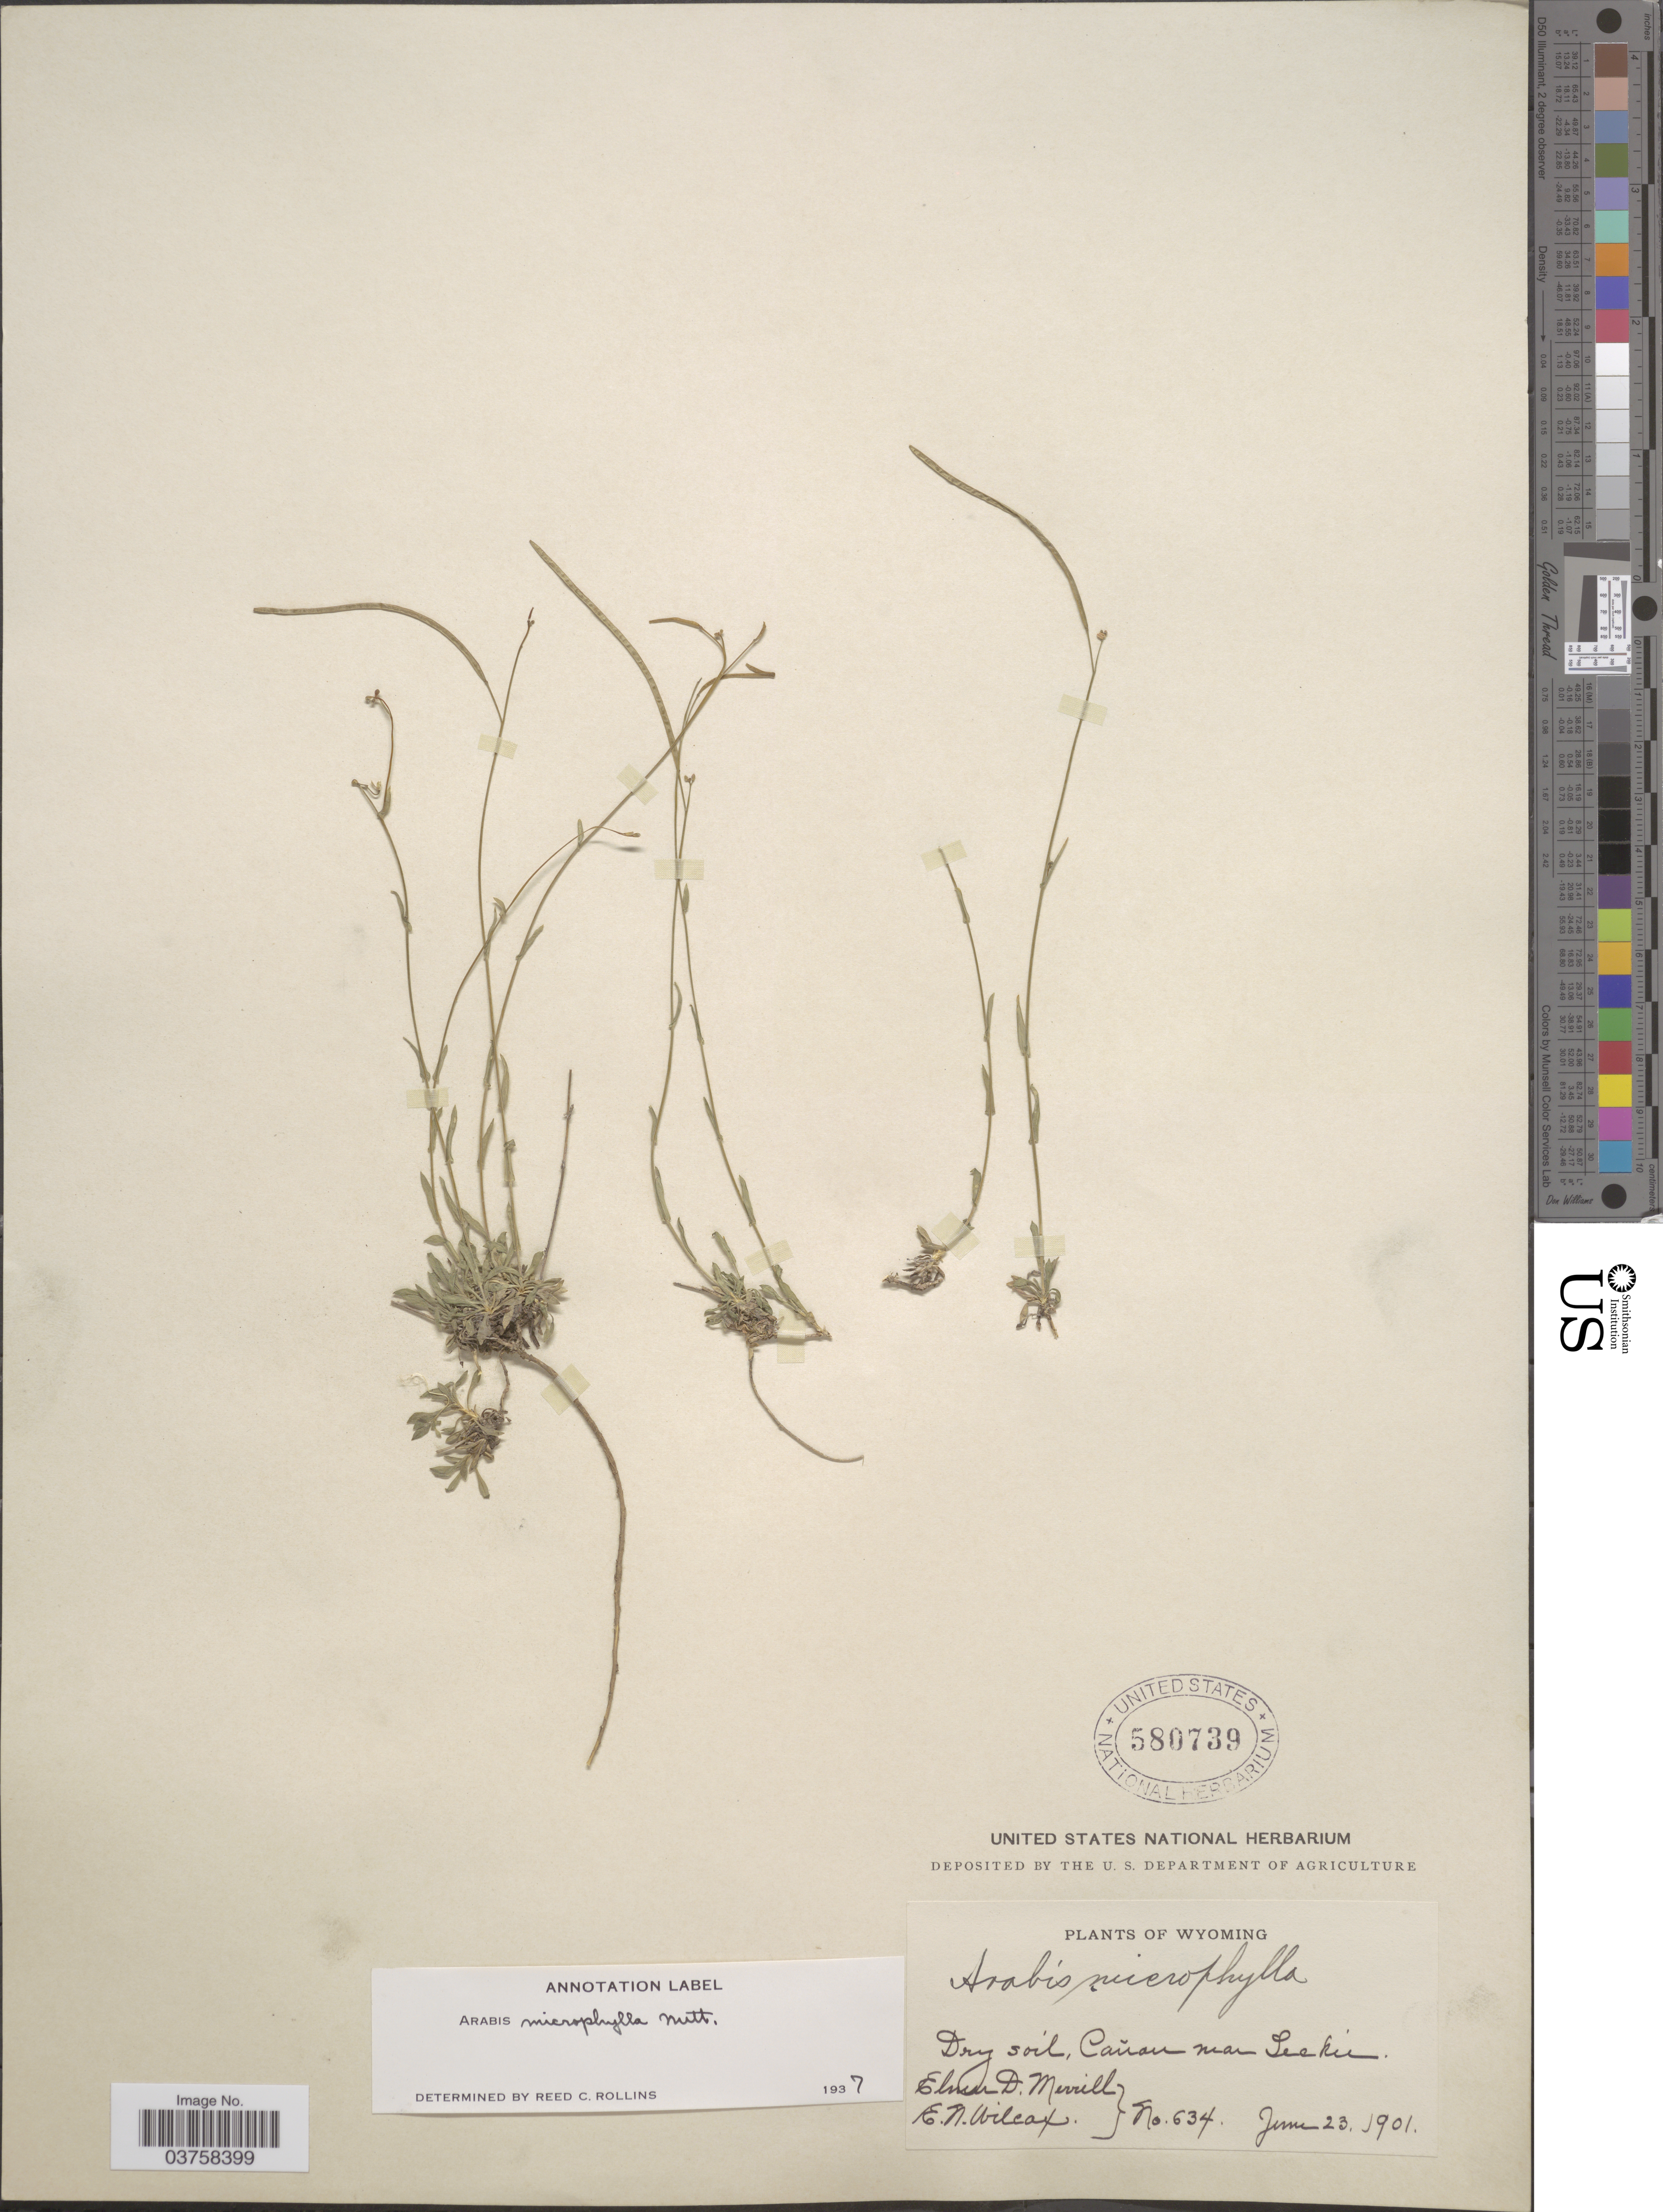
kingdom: Plantae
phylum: Tracheophyta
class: Magnoliopsida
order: Brassicales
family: Brassicaceae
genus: Arabis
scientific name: Arabis microphylla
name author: Nutt.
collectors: E. D. Merrill & E. Wilcox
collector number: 634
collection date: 1901-06-23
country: United States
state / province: Wyoming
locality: Cañon near Leckie.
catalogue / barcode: US 580739